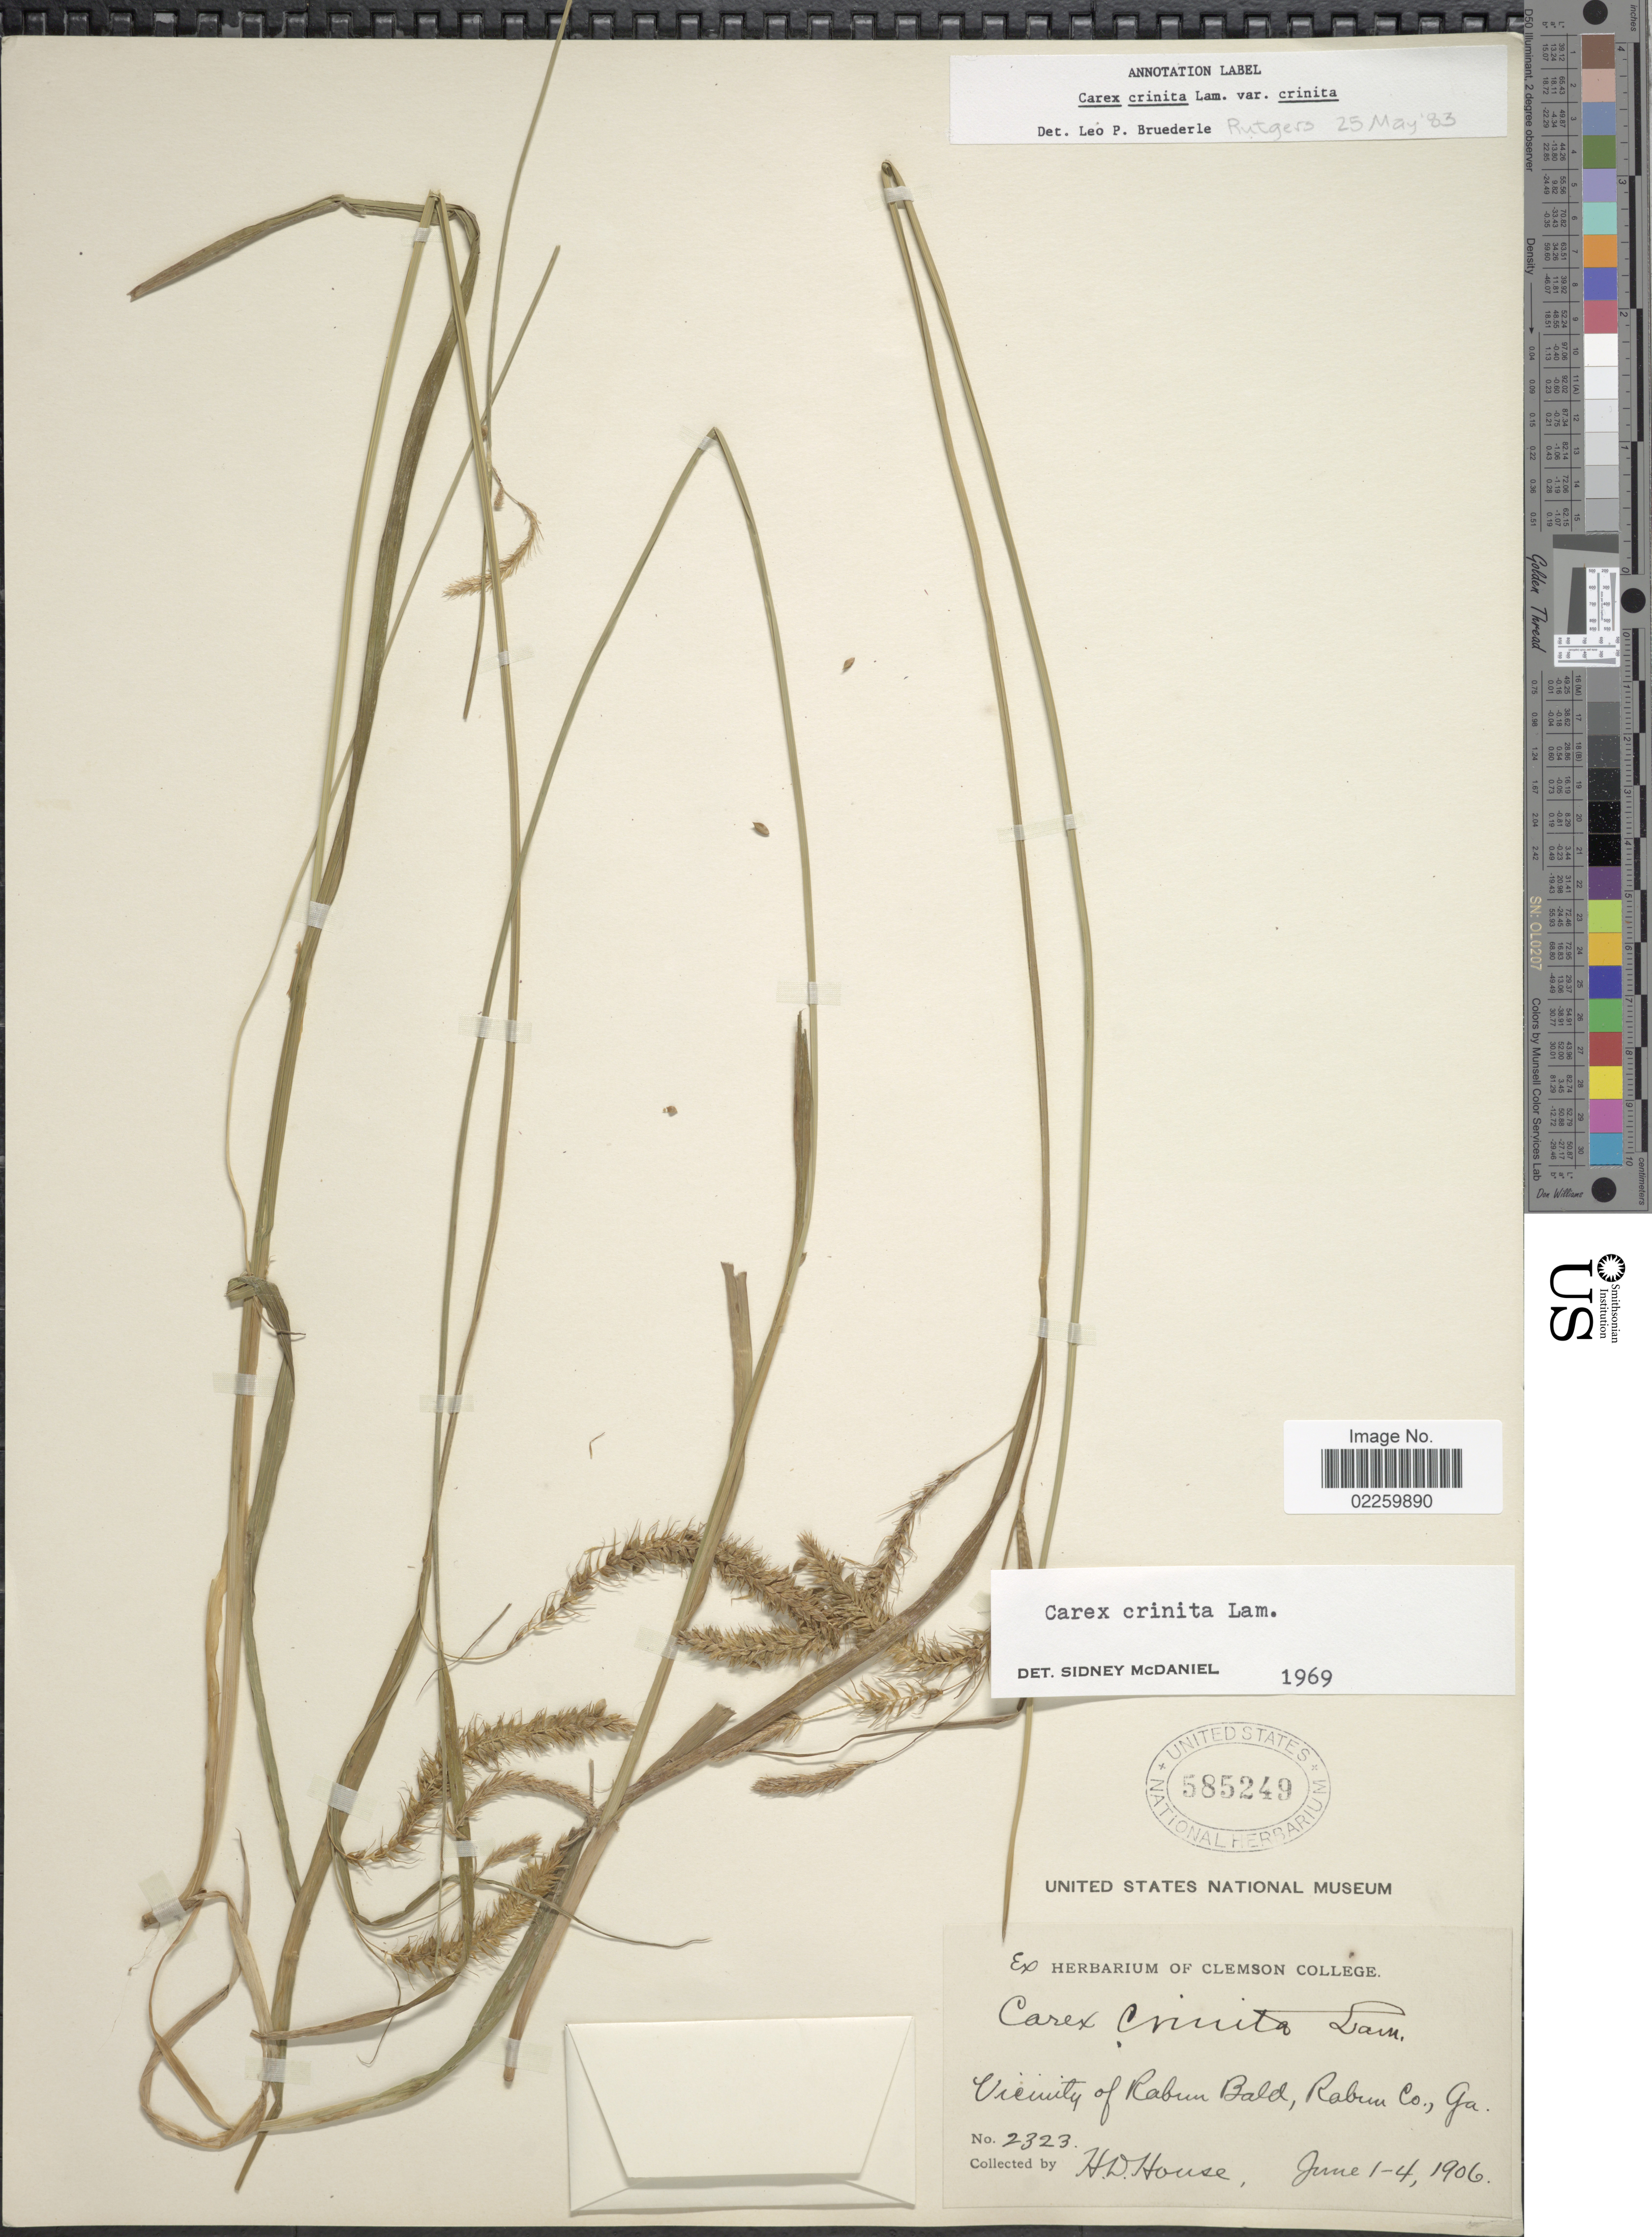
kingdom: Plantae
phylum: Tracheophyta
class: Liliopsida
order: Poales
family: Cyperaceae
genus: Carex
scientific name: Carex crinita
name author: Lam.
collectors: H. D. House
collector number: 2323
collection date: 1906-06-01/1906-06-04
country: United States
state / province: Georgia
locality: Vicinity of Rabun Bald, Rabun Co., Ga.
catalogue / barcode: US 585249